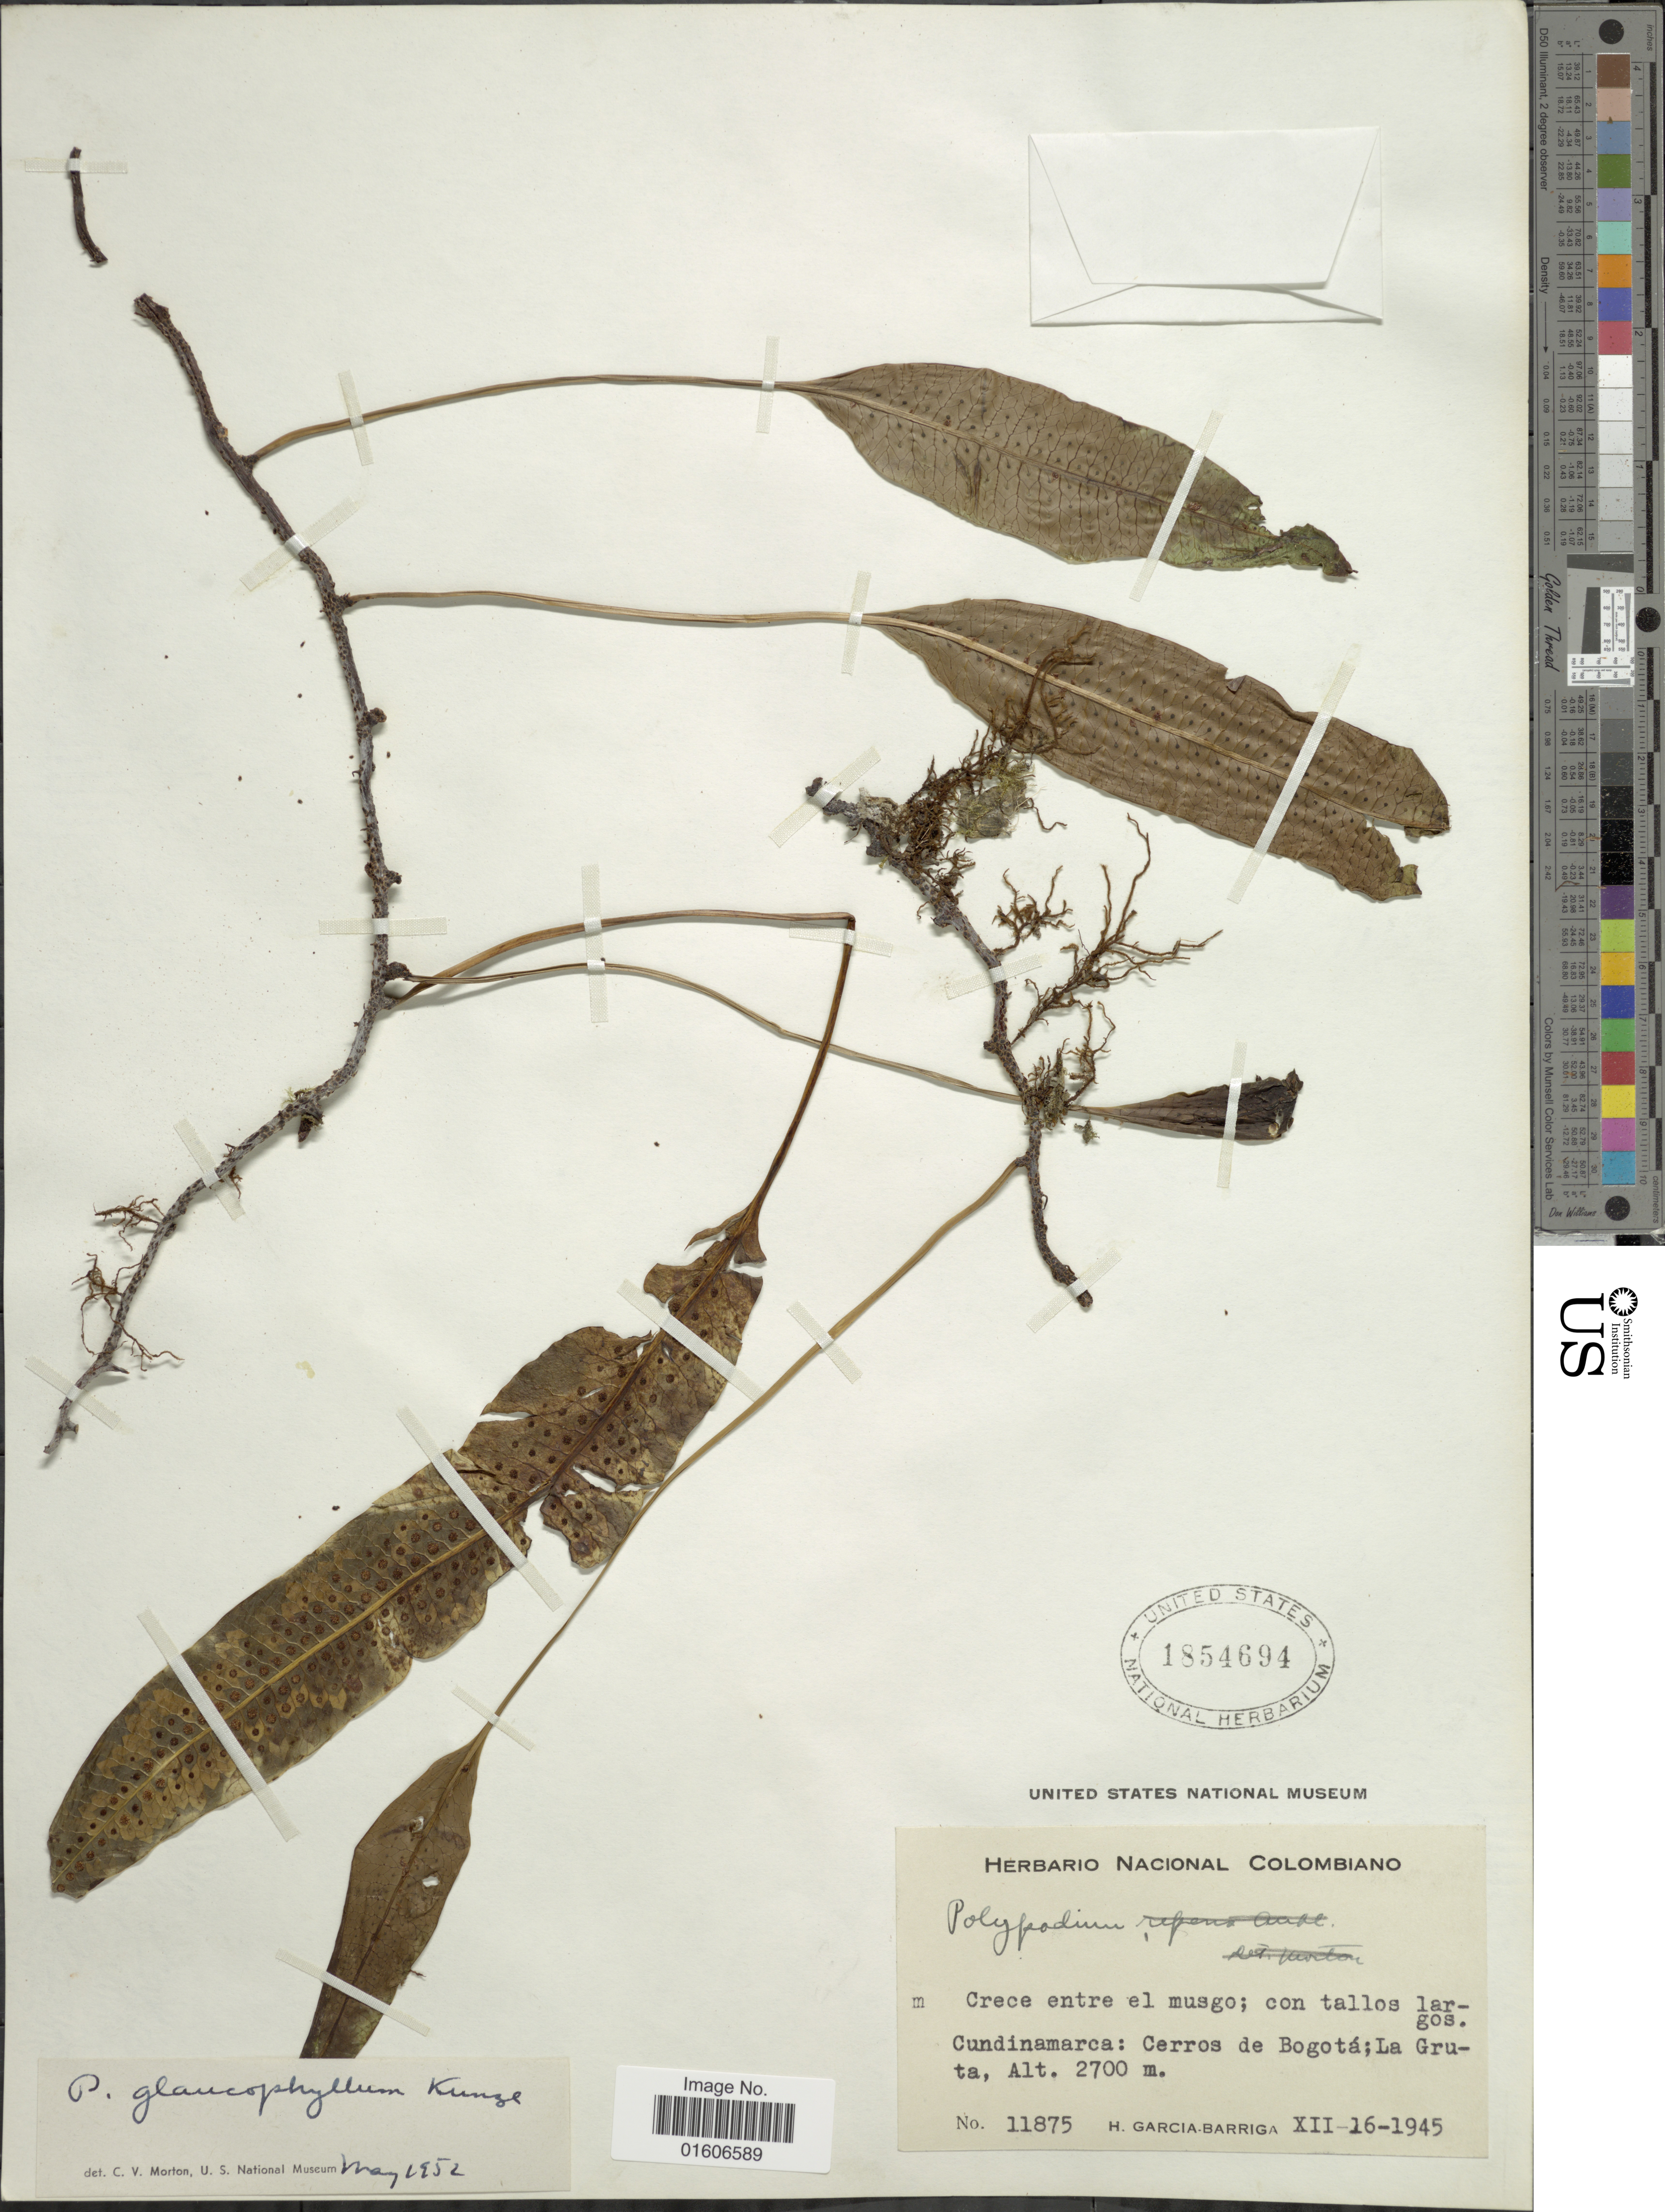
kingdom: Plantae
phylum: Tracheophyta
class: Polypodiopsida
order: Polypodiales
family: Polypodiaceae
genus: Serpocaulon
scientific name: Serpocaulon levigatum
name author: (Cav.) A.R. Sm.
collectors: H. García Barriga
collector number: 11875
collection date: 1945-12-16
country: Colombia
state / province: Cundinamarca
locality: Cundinamarca: Cerros de Bogotá; La Gruta.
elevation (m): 2700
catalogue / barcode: US 1854694